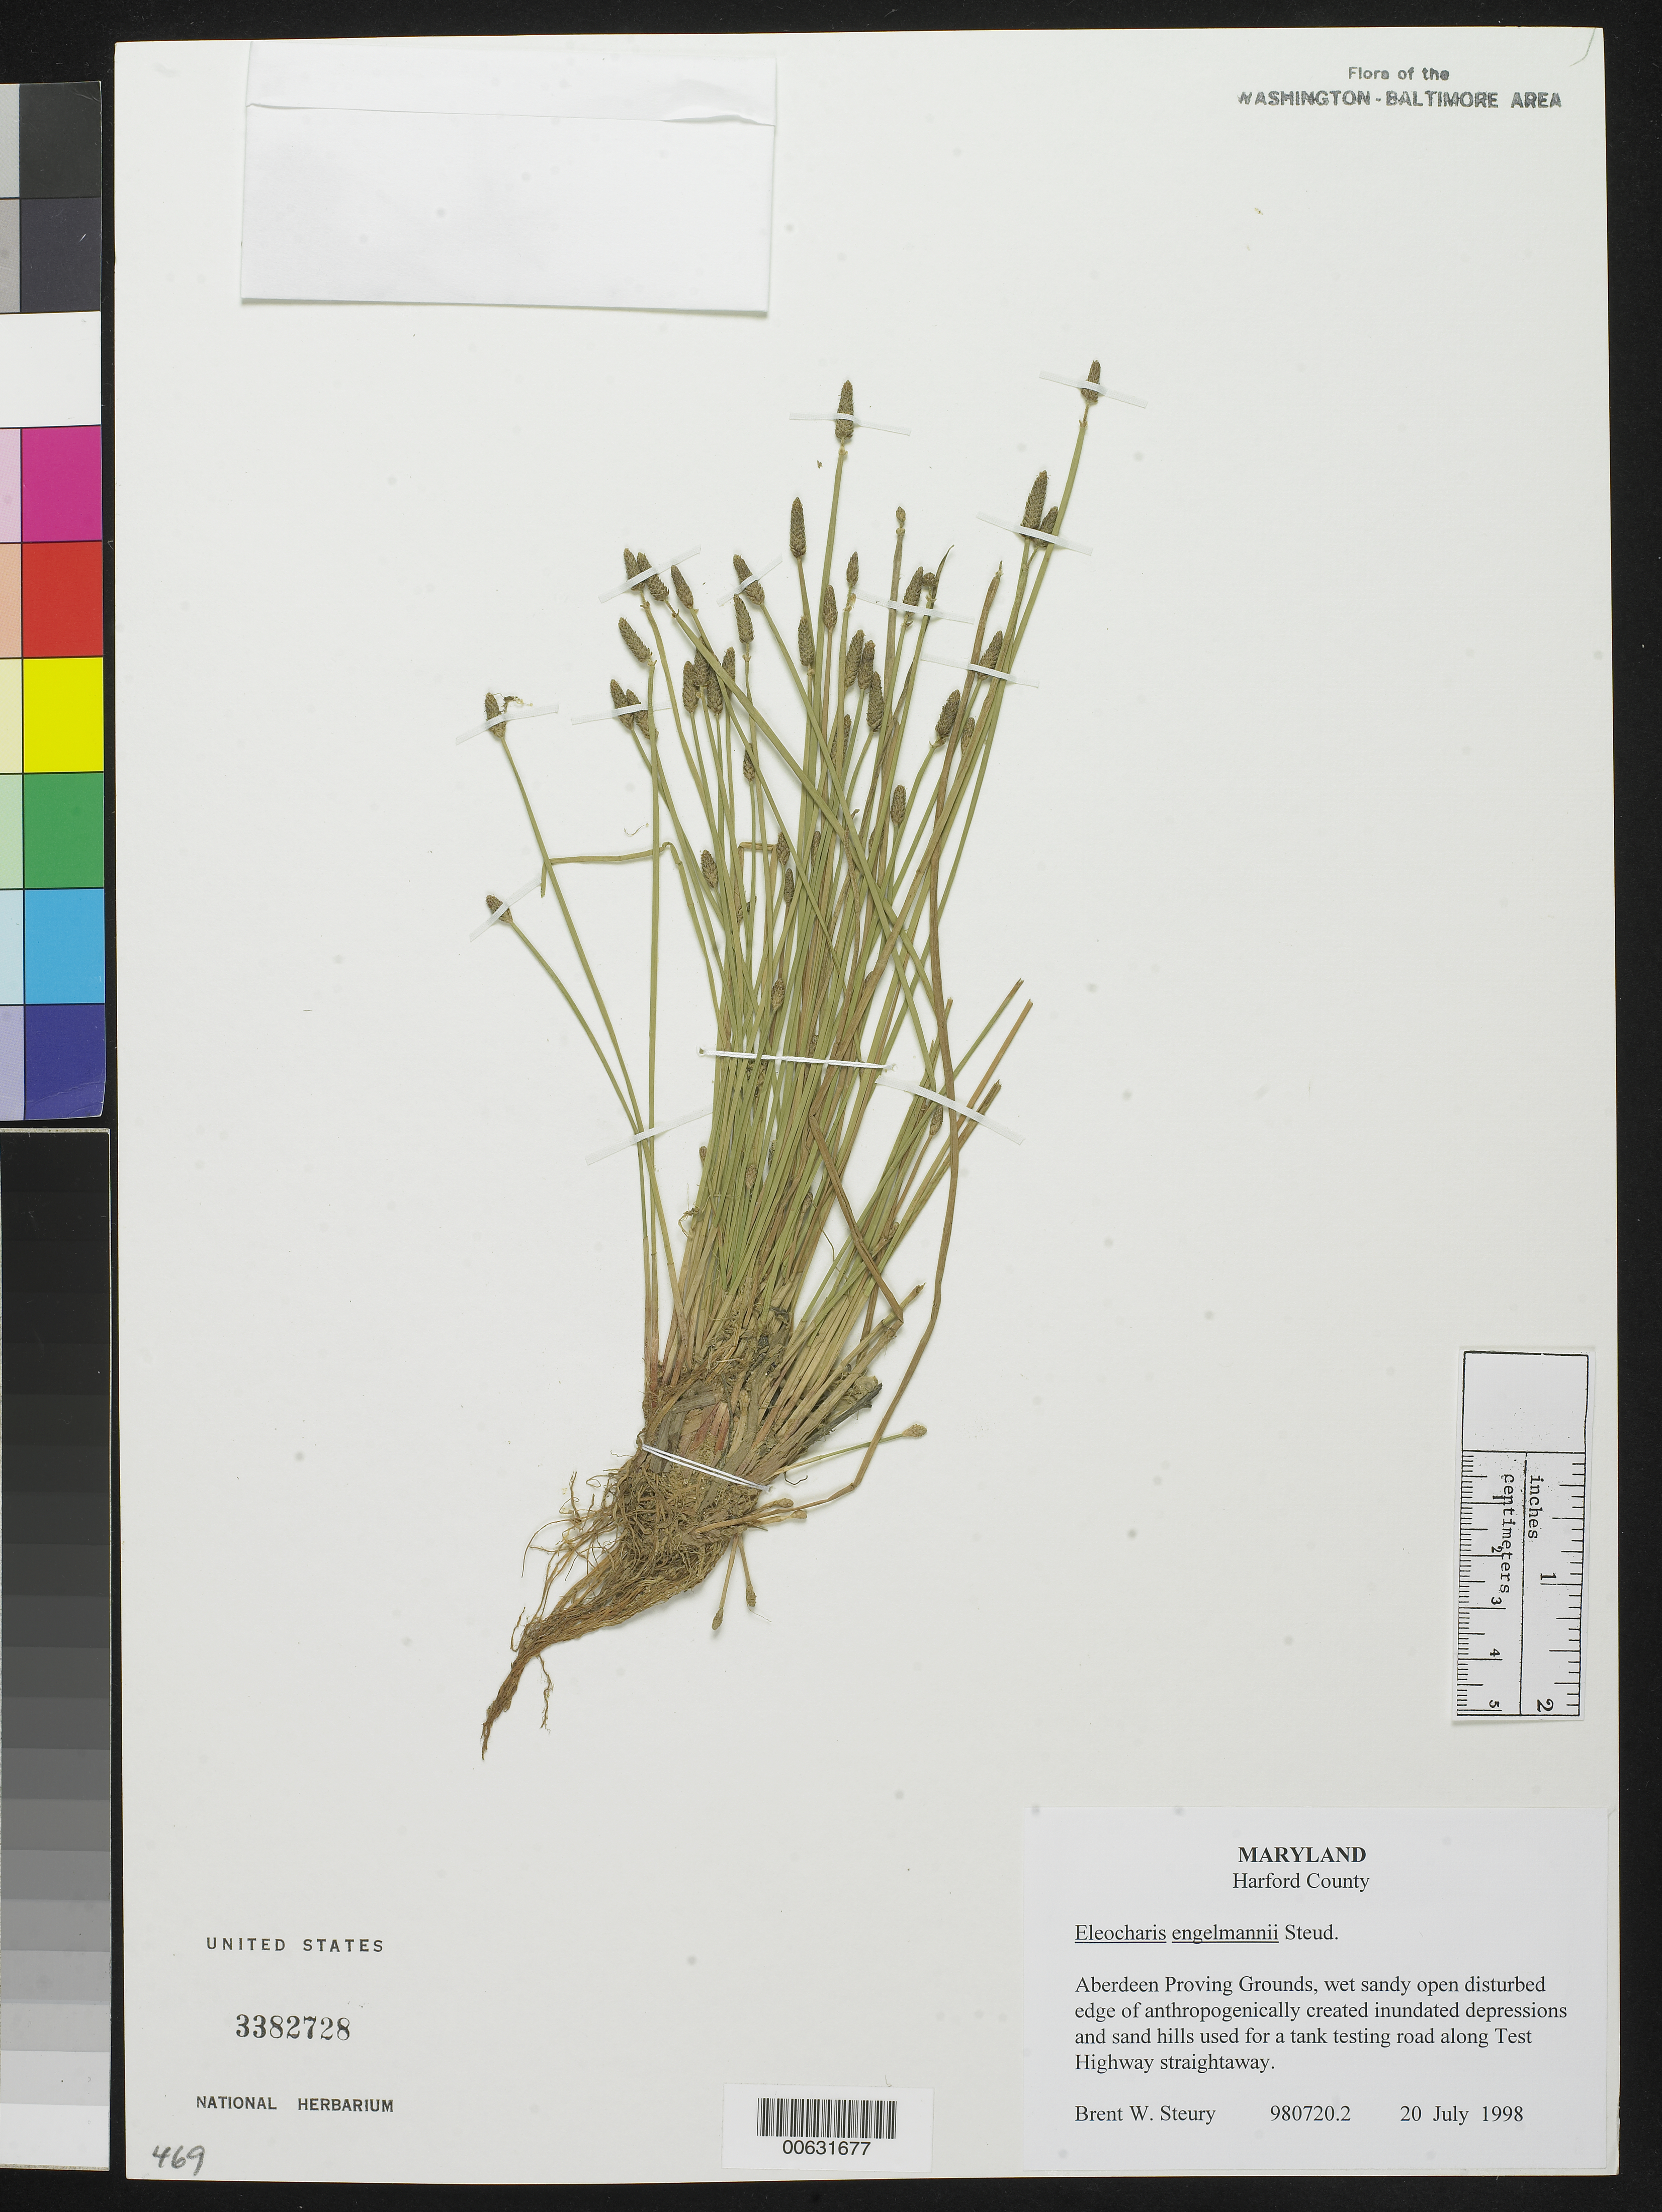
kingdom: Plantae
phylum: Tracheophyta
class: Liliopsida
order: Poales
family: Cyperaceae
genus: Eleocharis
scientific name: Eleocharis engelmannii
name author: Steud.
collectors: B. Steury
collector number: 980720.2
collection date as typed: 20 Jul 1998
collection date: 1998-07-20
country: United States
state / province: Maryland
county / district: Harford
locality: Aberdeen Proving Ground, along Test Highway straightaway.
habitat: Wet sandy open disturbed edge of anthropogenically created inundated depressions.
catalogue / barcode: US 3382728